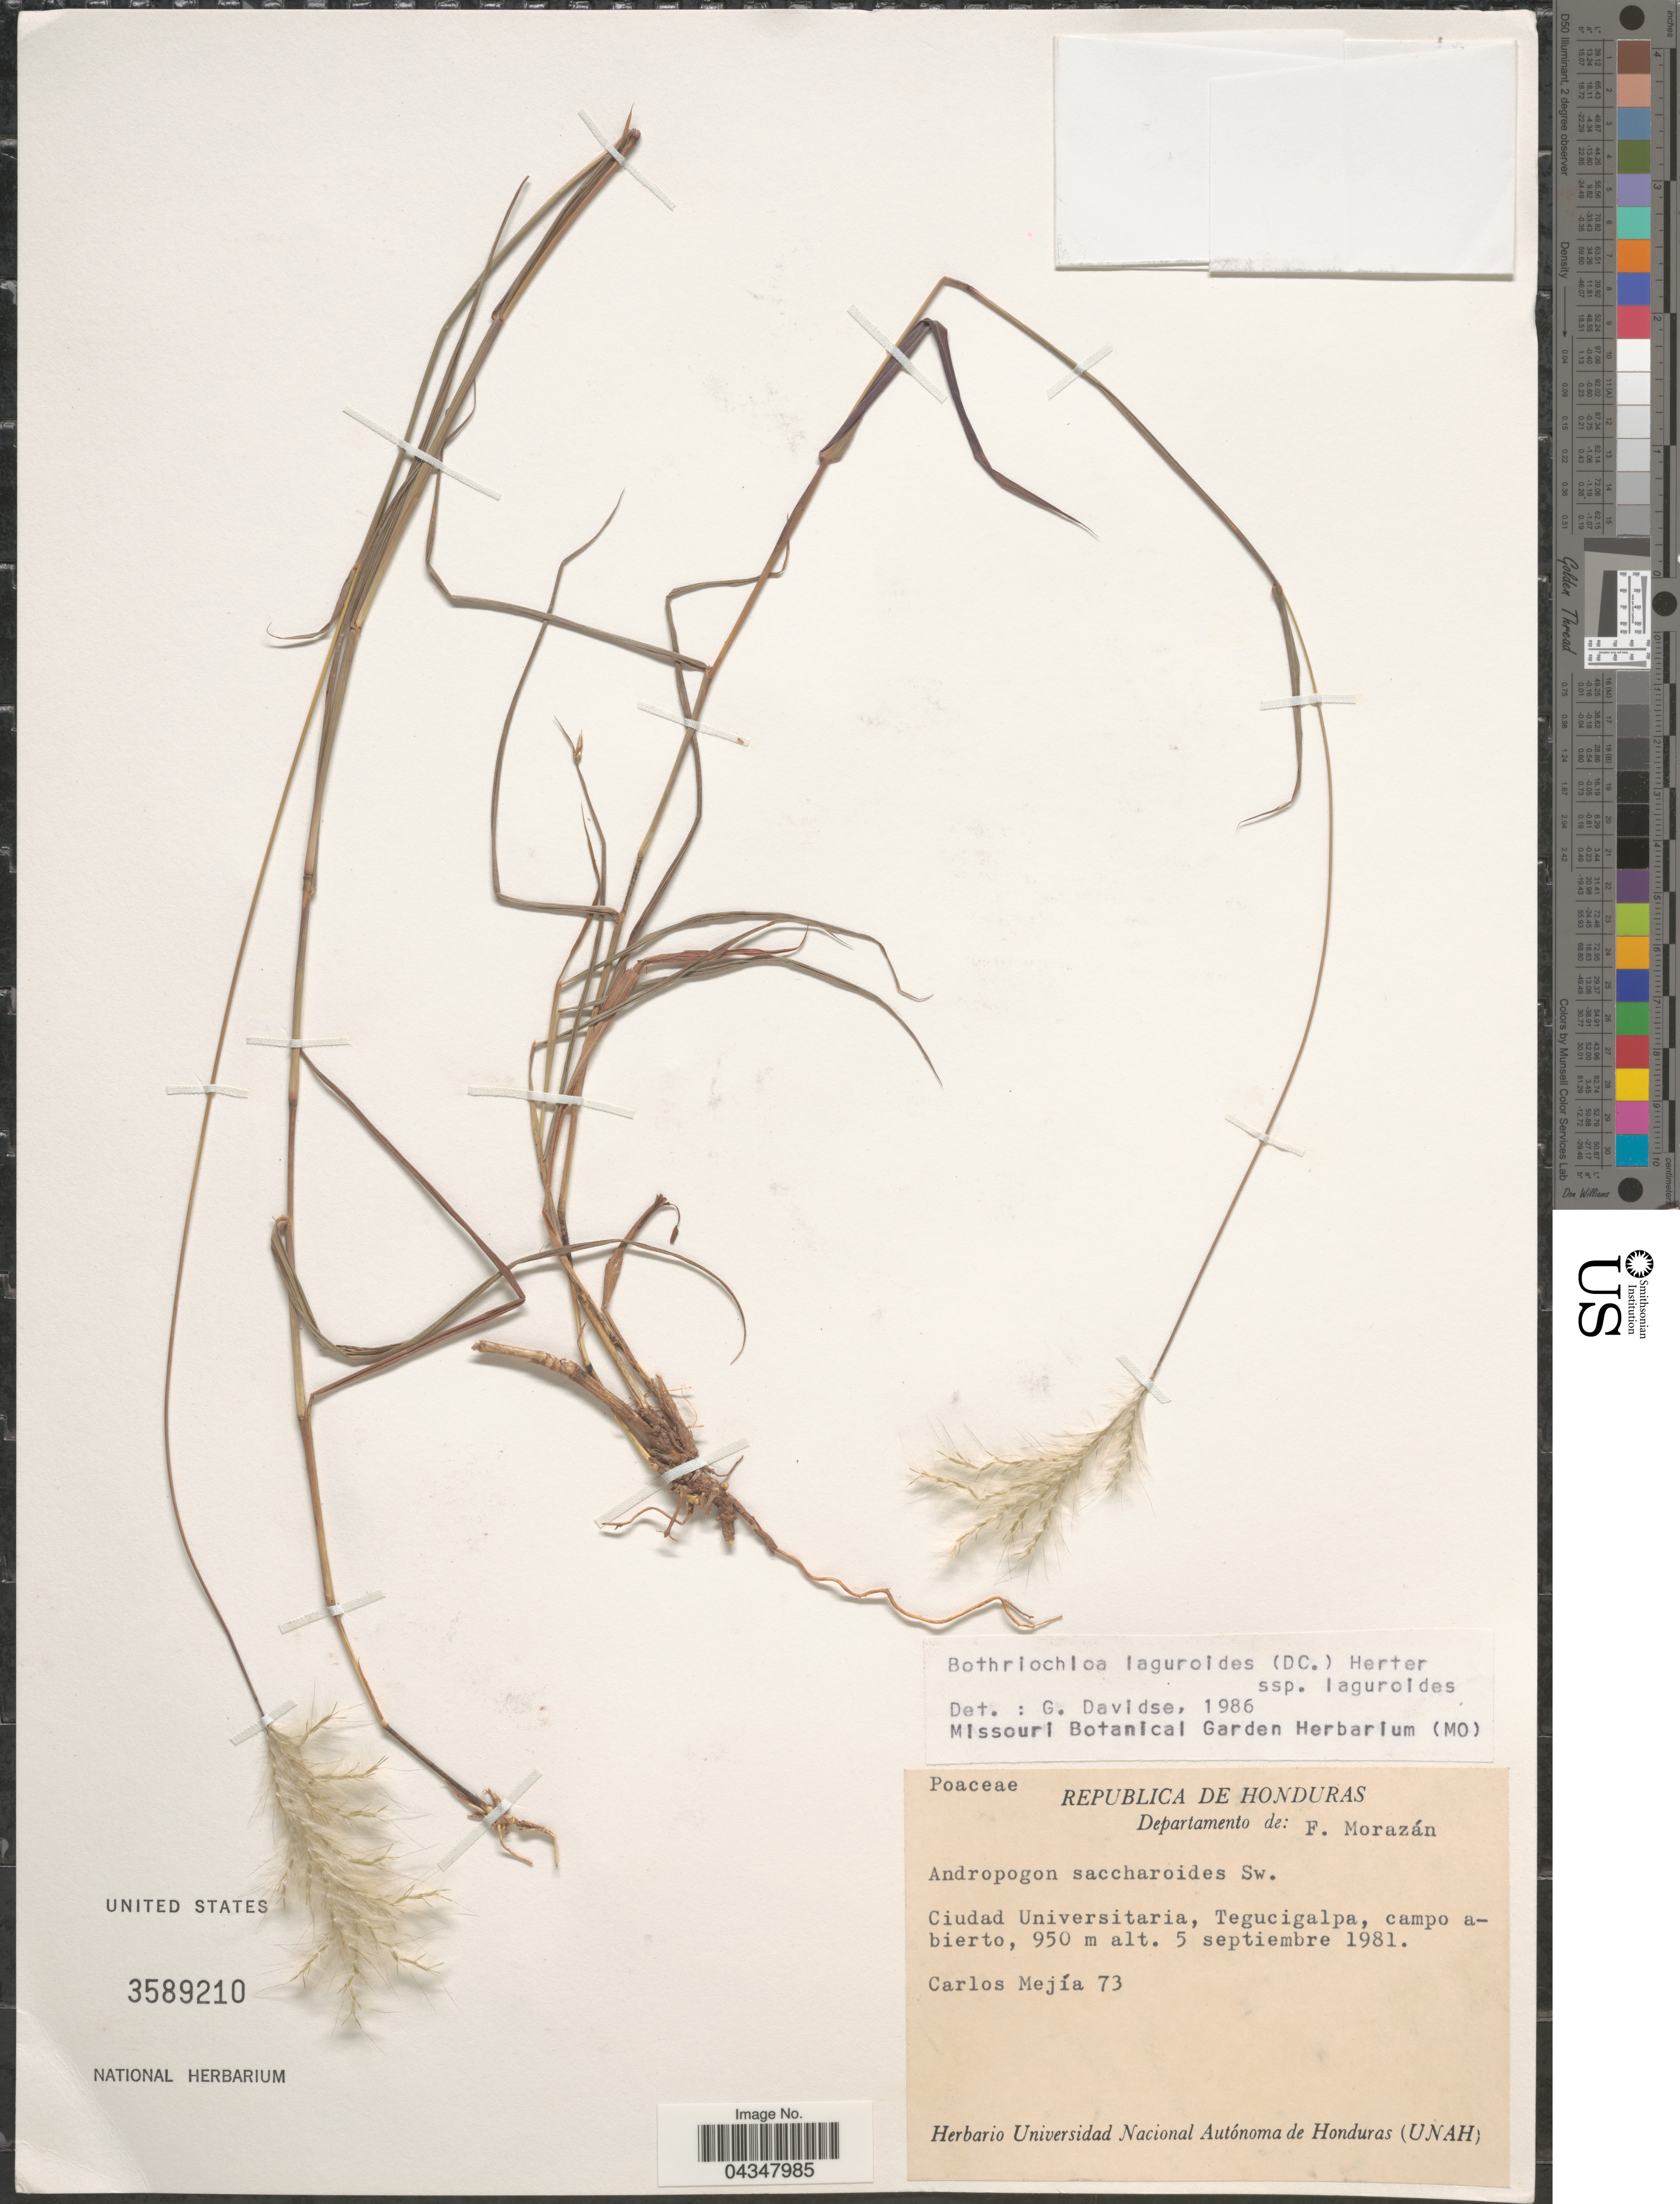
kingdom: Plantae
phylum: Tracheophyta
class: Liliopsida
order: Poales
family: Poaceae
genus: Bothriochloa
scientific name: Bothriochloa laguroides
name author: (DC.) Herter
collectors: C. Mejía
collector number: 73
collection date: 1981-09-05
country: Honduras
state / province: Fco. Morazán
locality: Departamento de: F. Morazán. Ciudad Universitaria, Tegucigalpa, campo abierto.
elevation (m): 950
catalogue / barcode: US 3589210